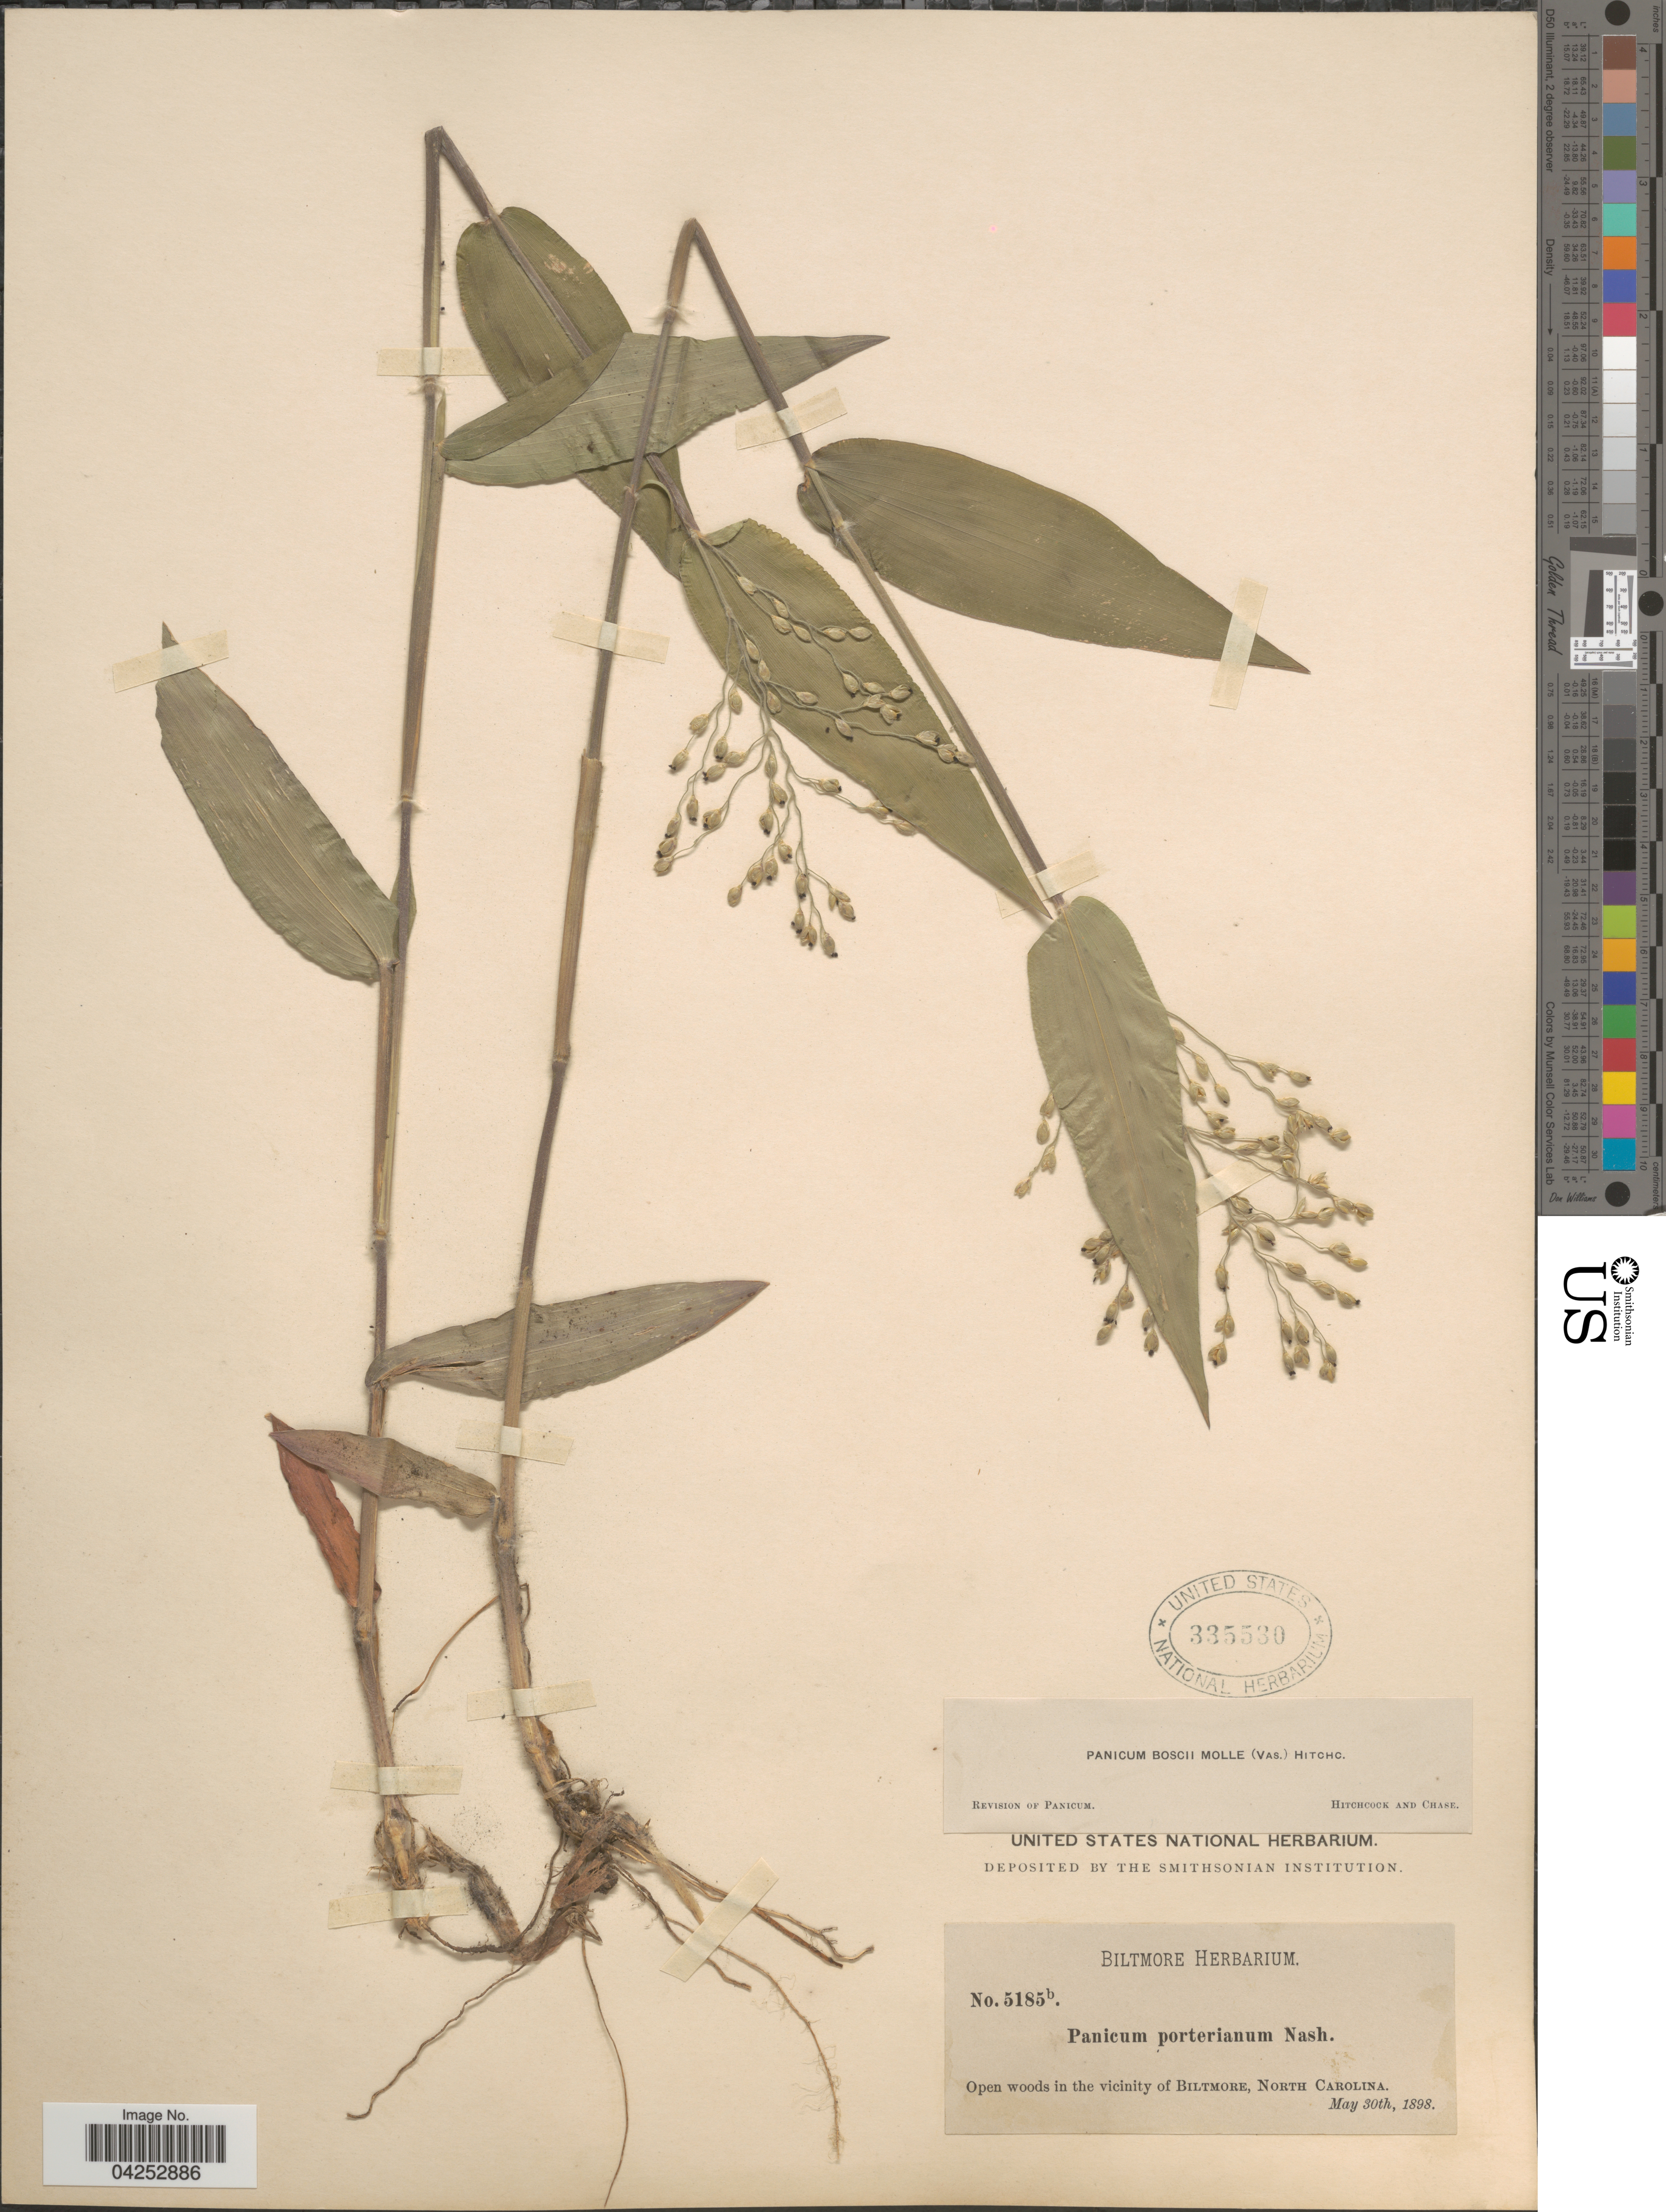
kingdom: Plantae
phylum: Tracheophyta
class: Liliopsida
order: Poales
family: Poaceae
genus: Dichanthelium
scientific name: Dichanthelium boscii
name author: (Poir.) Gould & C.A. Clark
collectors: ex herb. Biltmore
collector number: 5185b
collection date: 1898-05-30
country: United States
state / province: North Carolina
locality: Open woods in the vicinity of Biltmore.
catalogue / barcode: US 335530